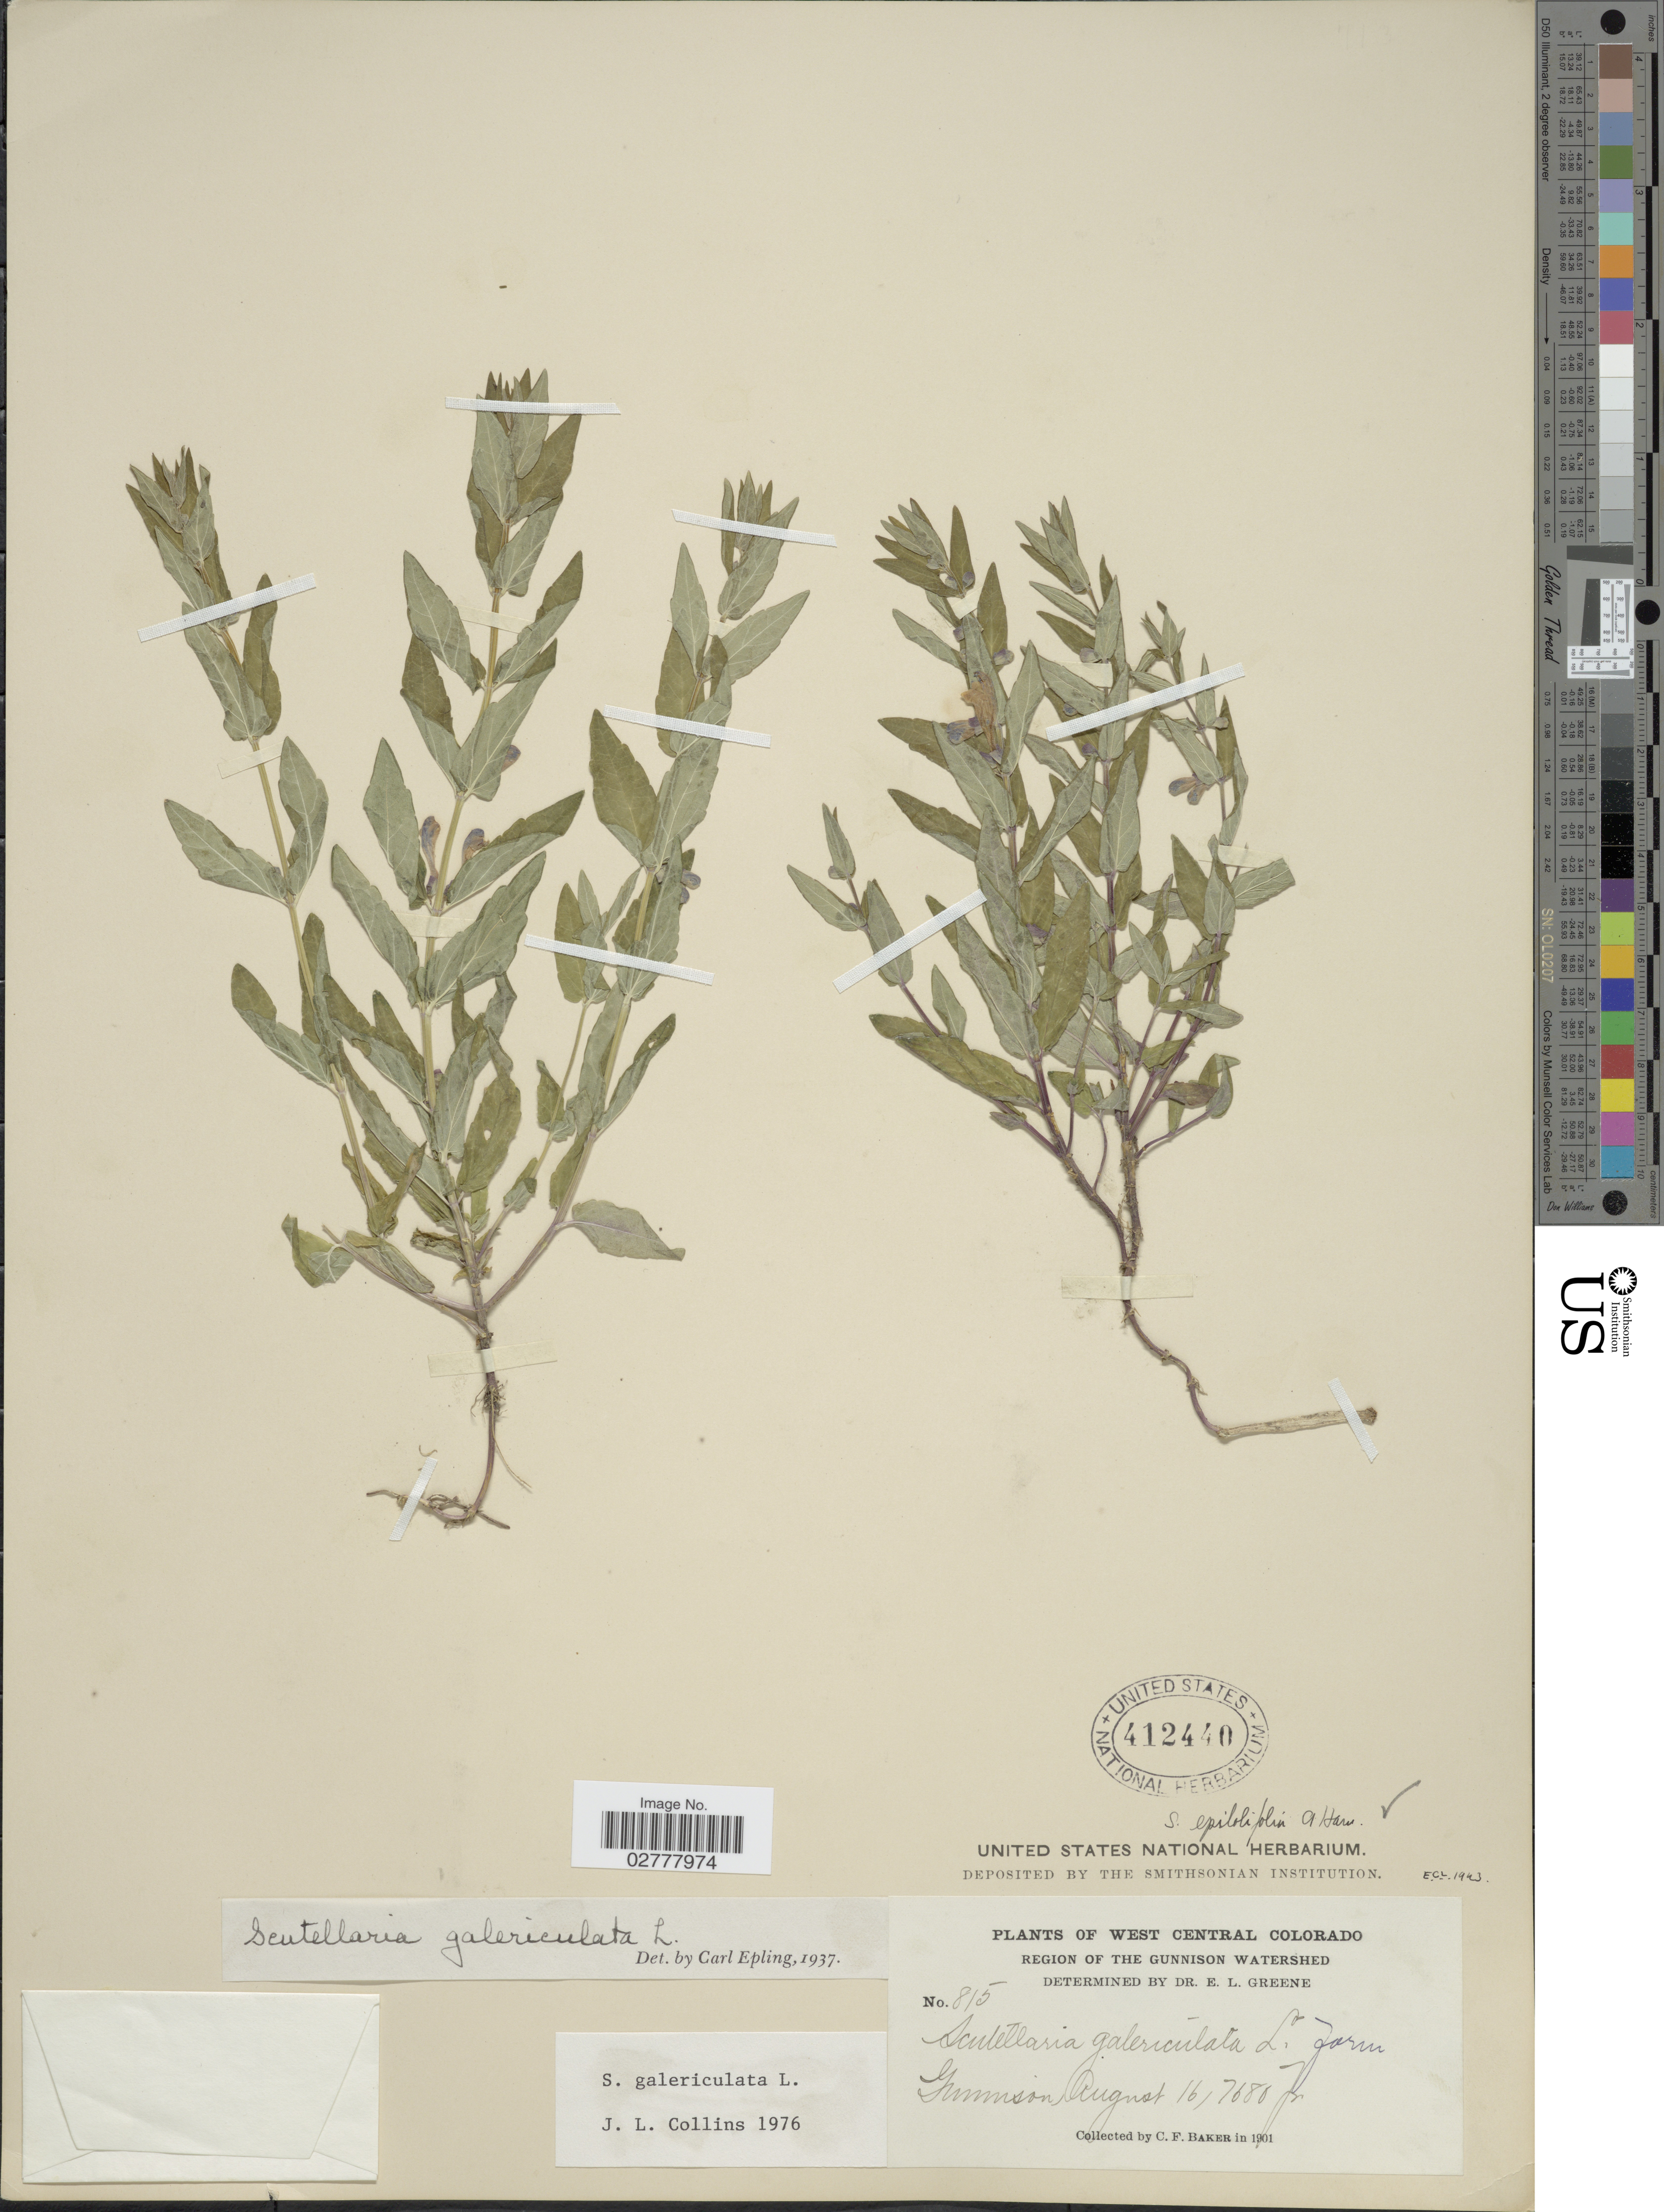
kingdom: Plantae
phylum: Tracheophyta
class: Magnoliopsida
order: Lamiales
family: Lamiaceae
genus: Scutellaria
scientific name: Scutellaria galericulata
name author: L.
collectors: C. F. Baker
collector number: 815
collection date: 1901-08-16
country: United States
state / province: Colorado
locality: West Central Colorado. Region of the Gunnison Watershed. Gunnison.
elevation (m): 2341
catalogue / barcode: US 412440